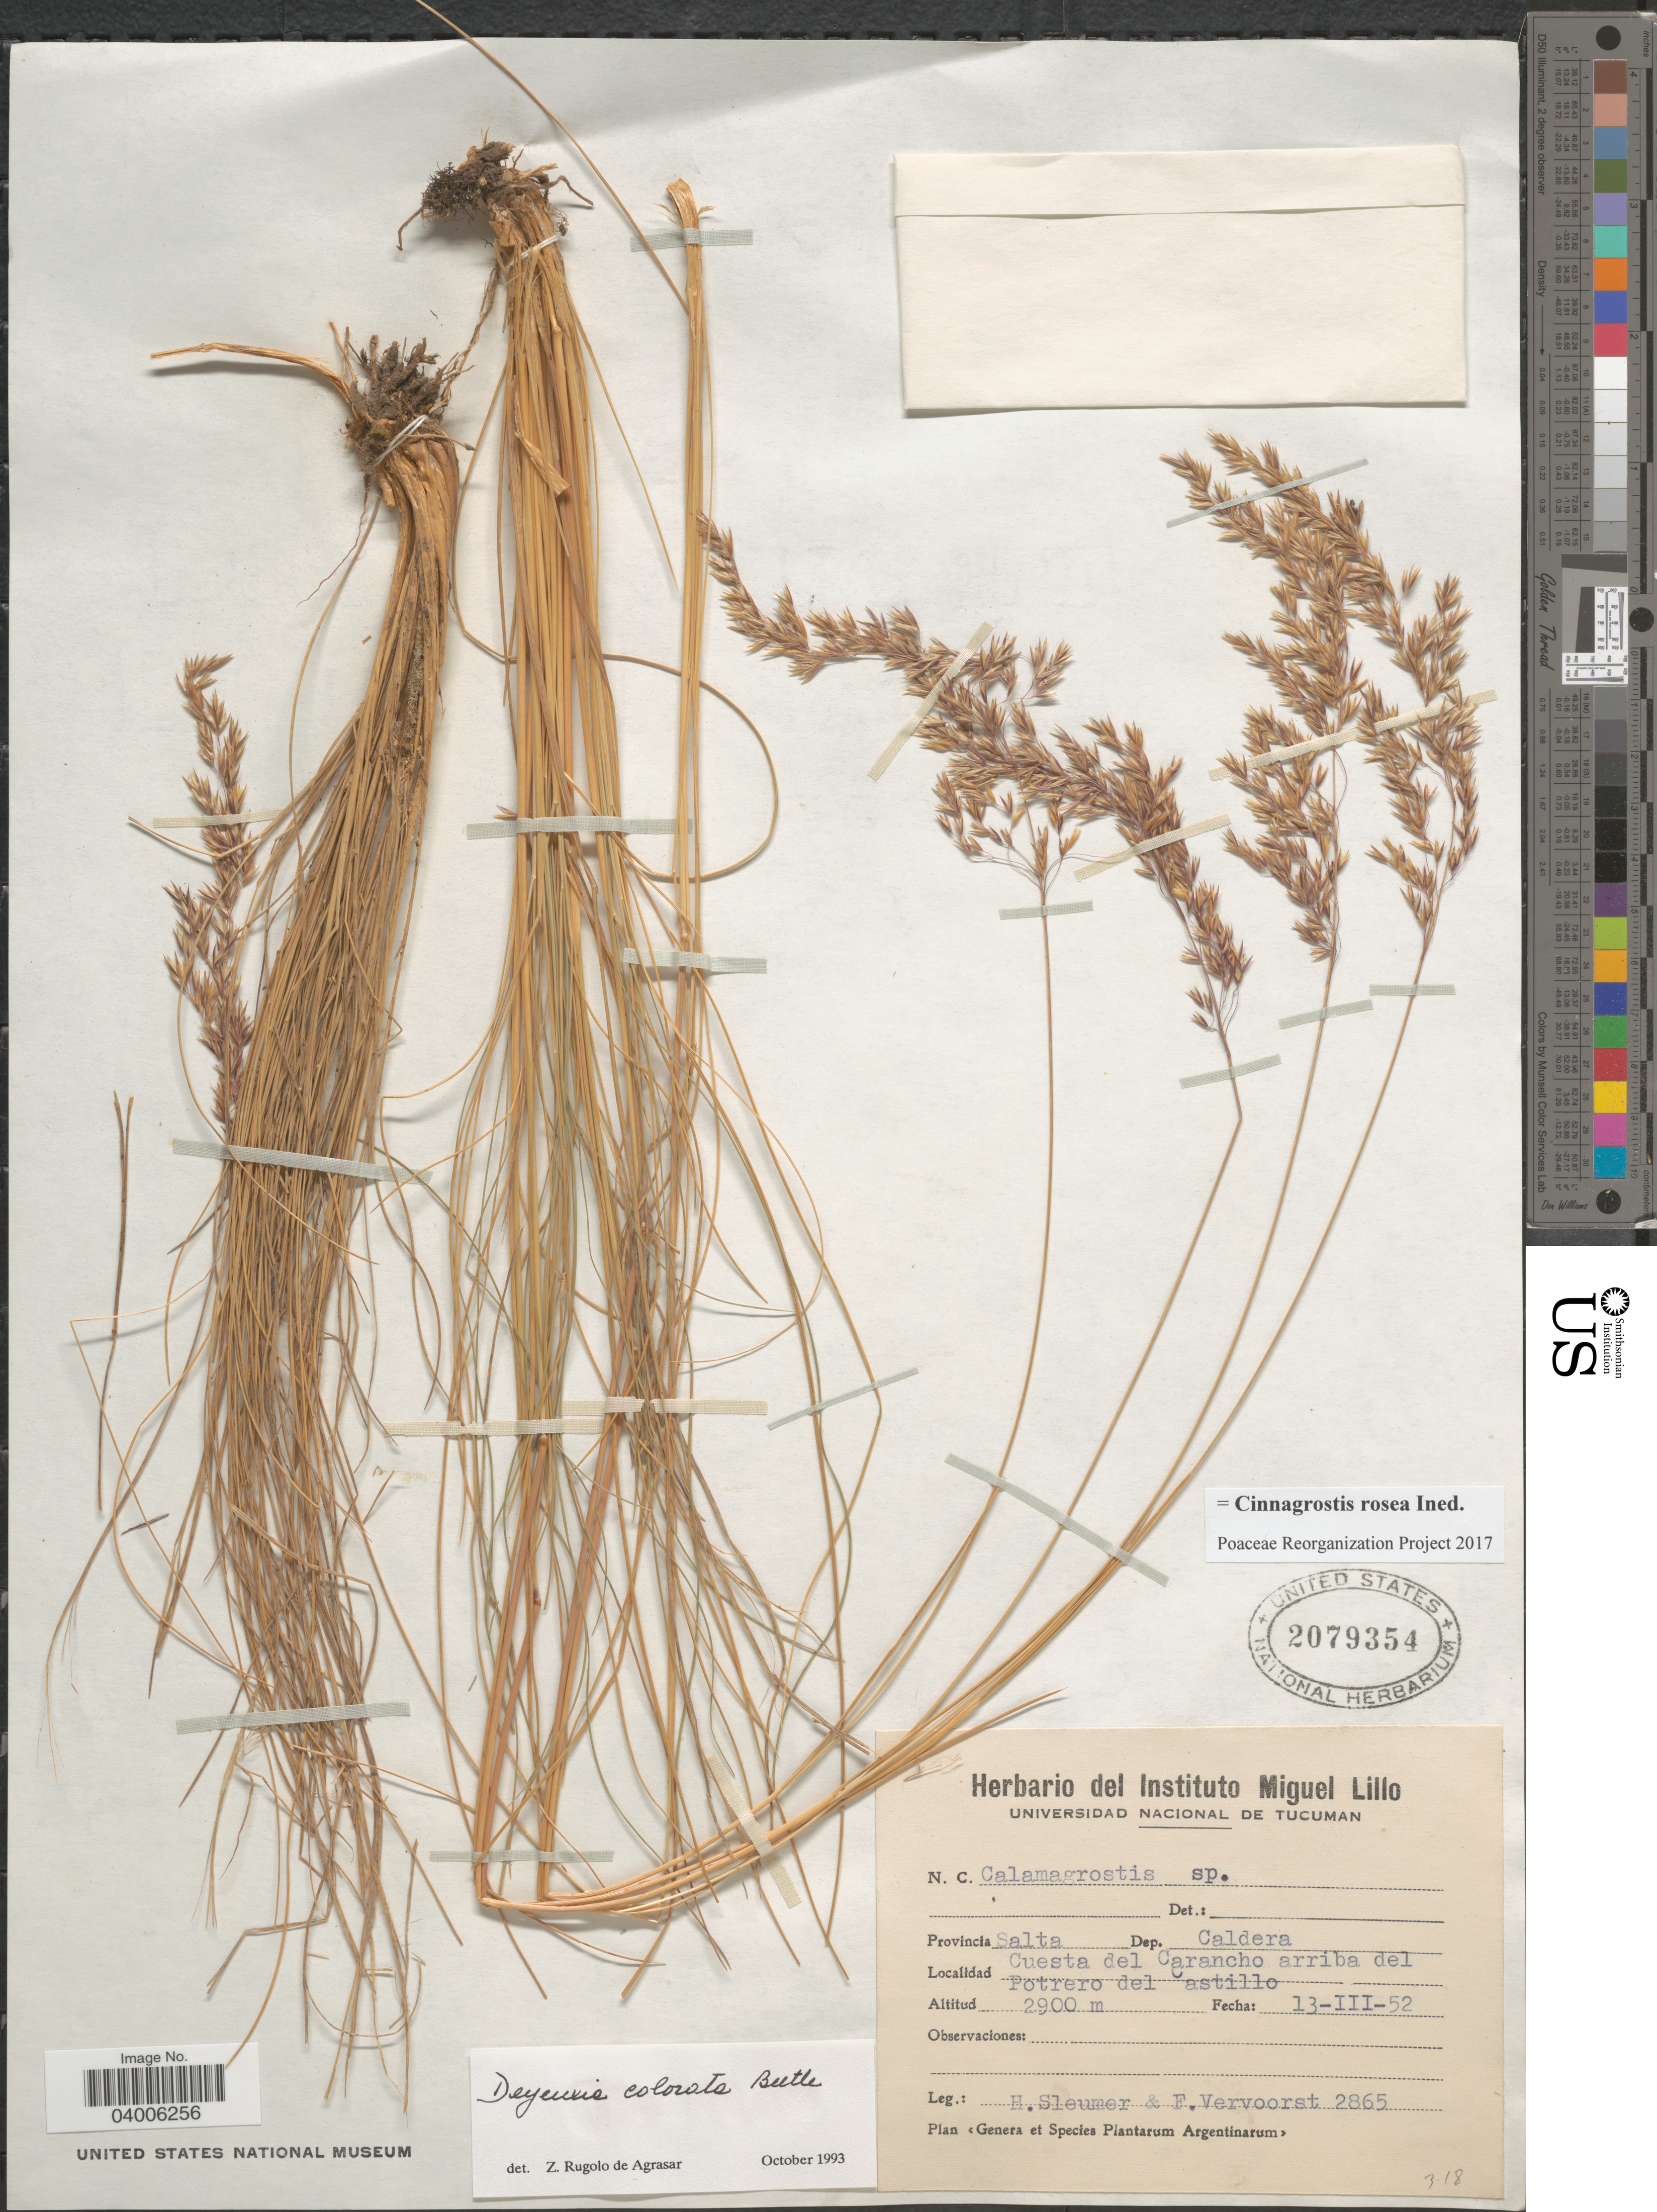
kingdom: Plantae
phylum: Tracheophyta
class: Liliopsida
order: Poales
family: Poaceae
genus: Cinnagrostis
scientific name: Cinnagrostis rosea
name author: (Griseb.) P.M. Peterson et al.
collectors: H. O. Sleumer & F. Vervoorst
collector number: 2865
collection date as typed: Transcribed d/m/y: 13/3/52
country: Argentina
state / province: Salta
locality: Dep. Caldera. Cuesta del Carancho arriba del Potrero del Castillo.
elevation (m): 2900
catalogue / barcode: US 2079354